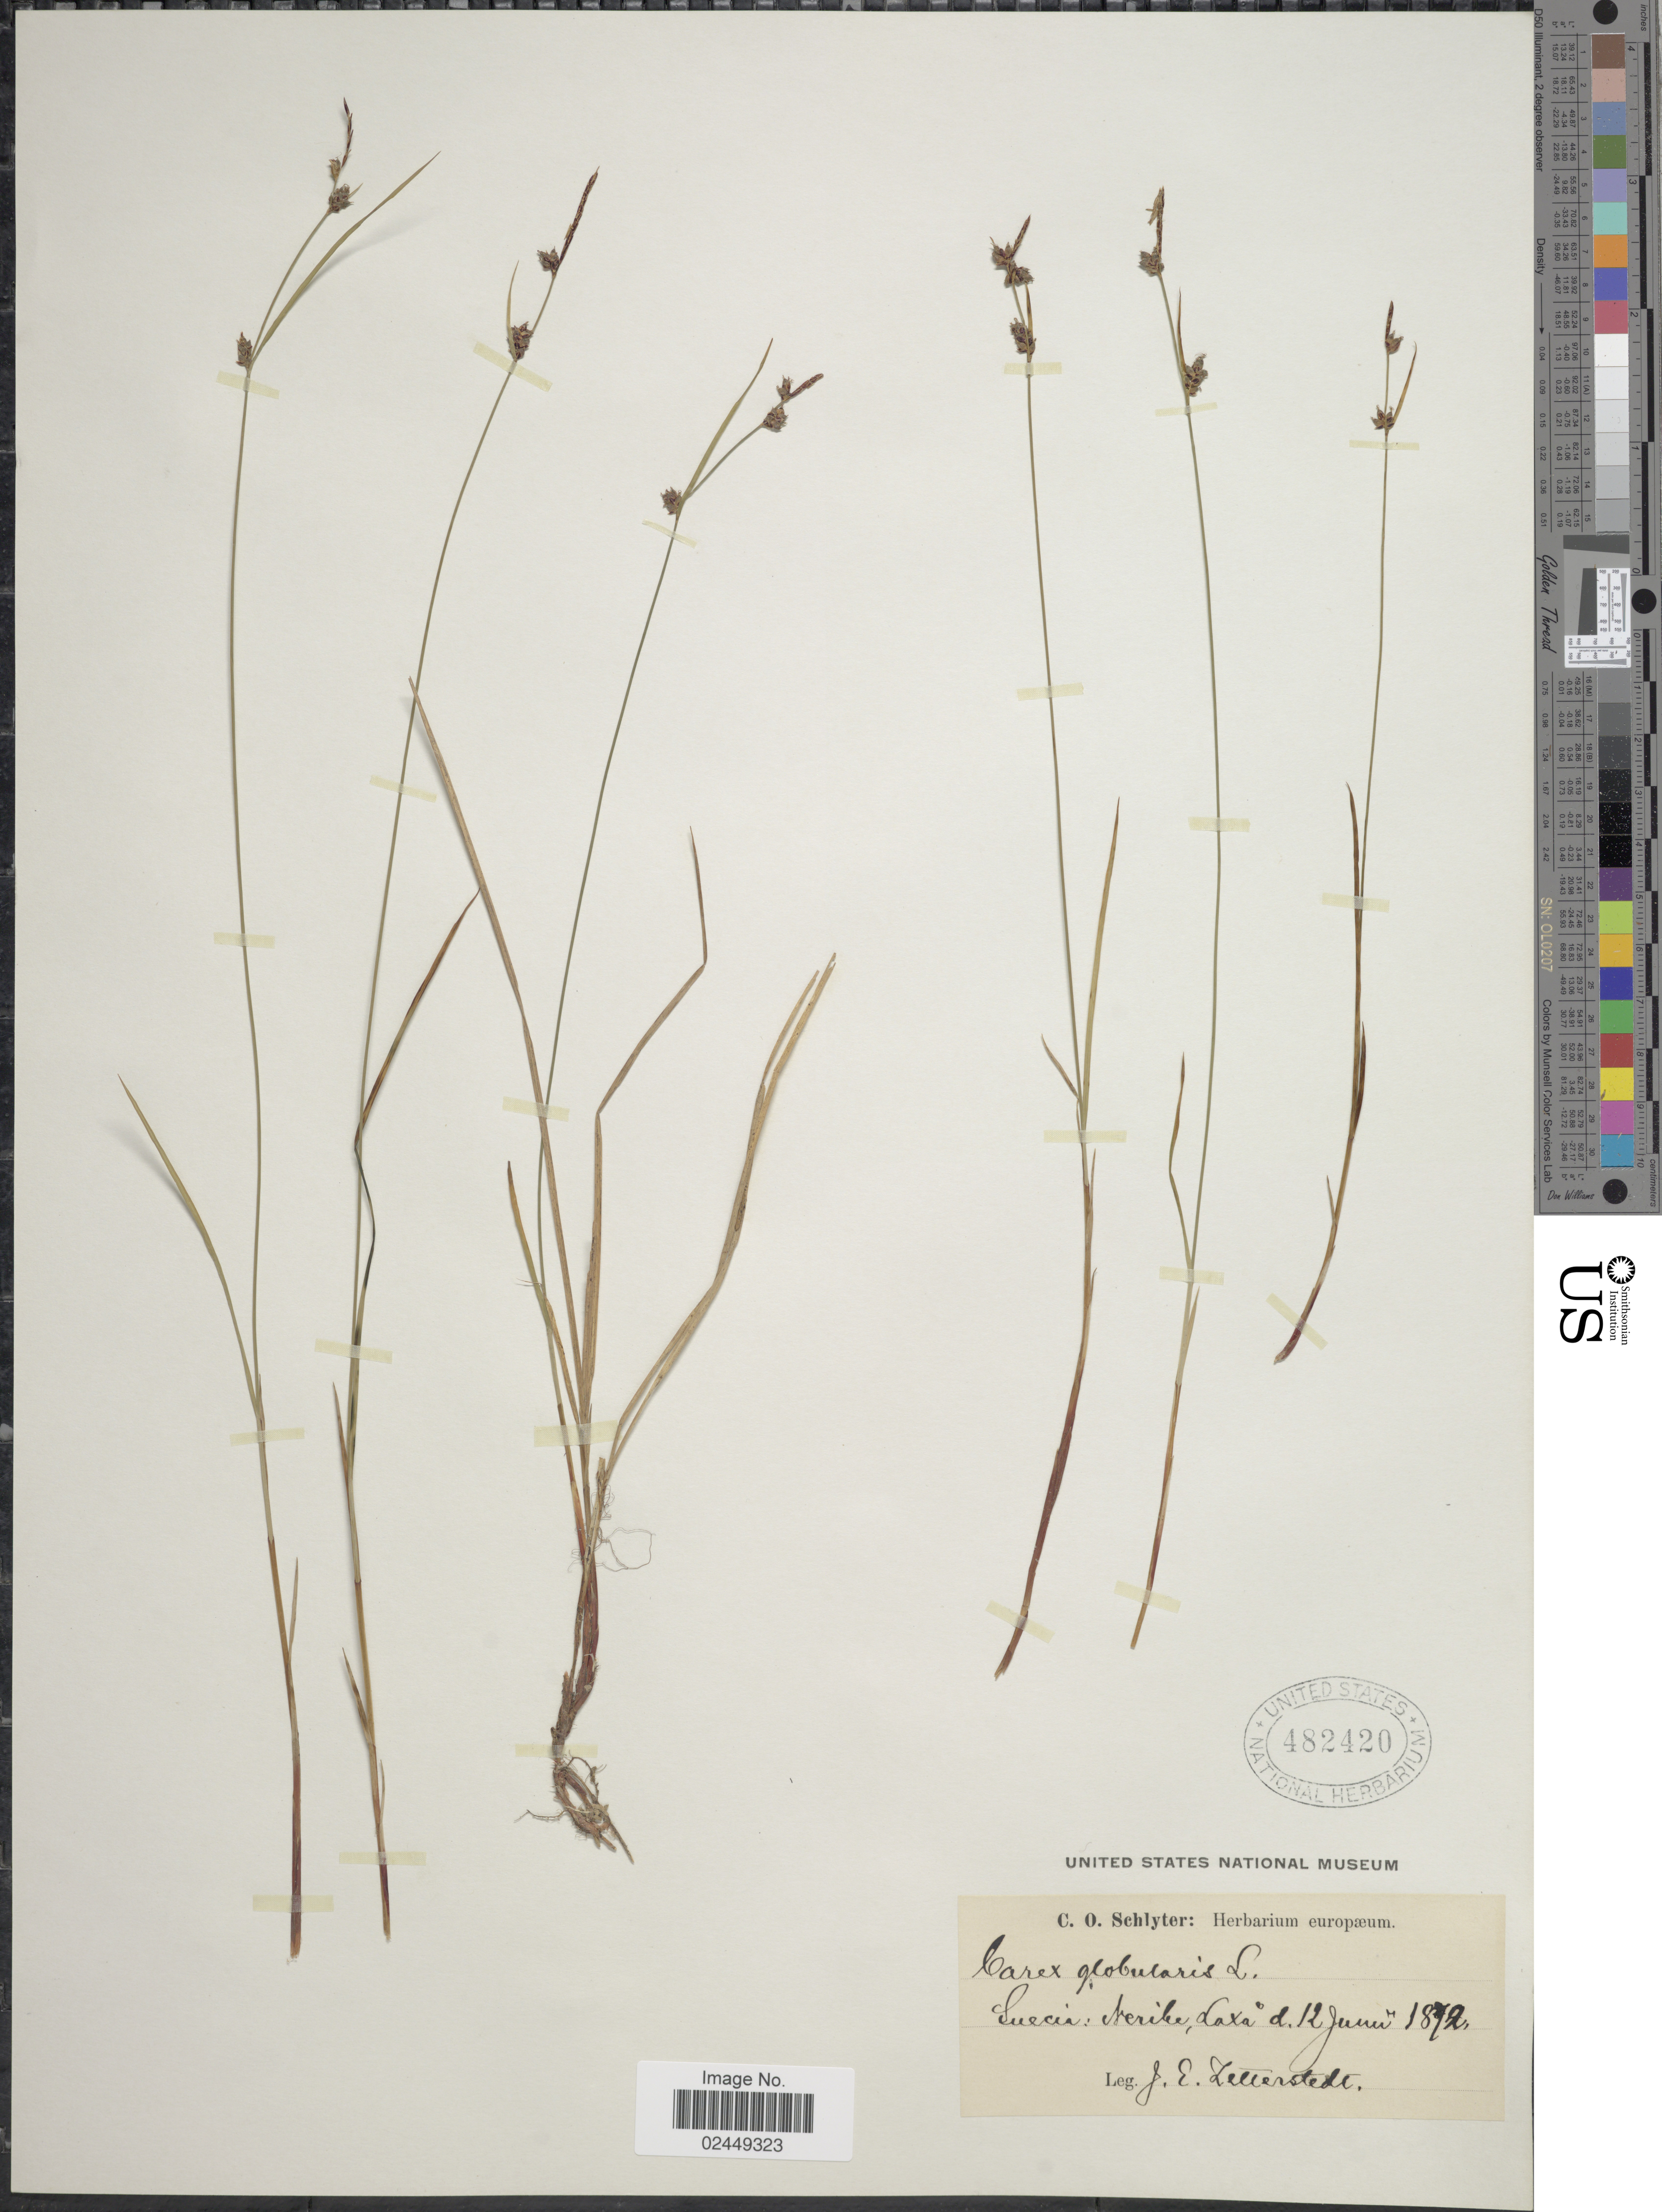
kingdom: Plantae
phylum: Tracheophyta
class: Liliopsida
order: Poales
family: Cyperaceae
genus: Carex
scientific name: Carex globularis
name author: L.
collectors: J. Letterstedt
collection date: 1872-06-12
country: Sweden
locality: Seribe, Laxa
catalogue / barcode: US 482420